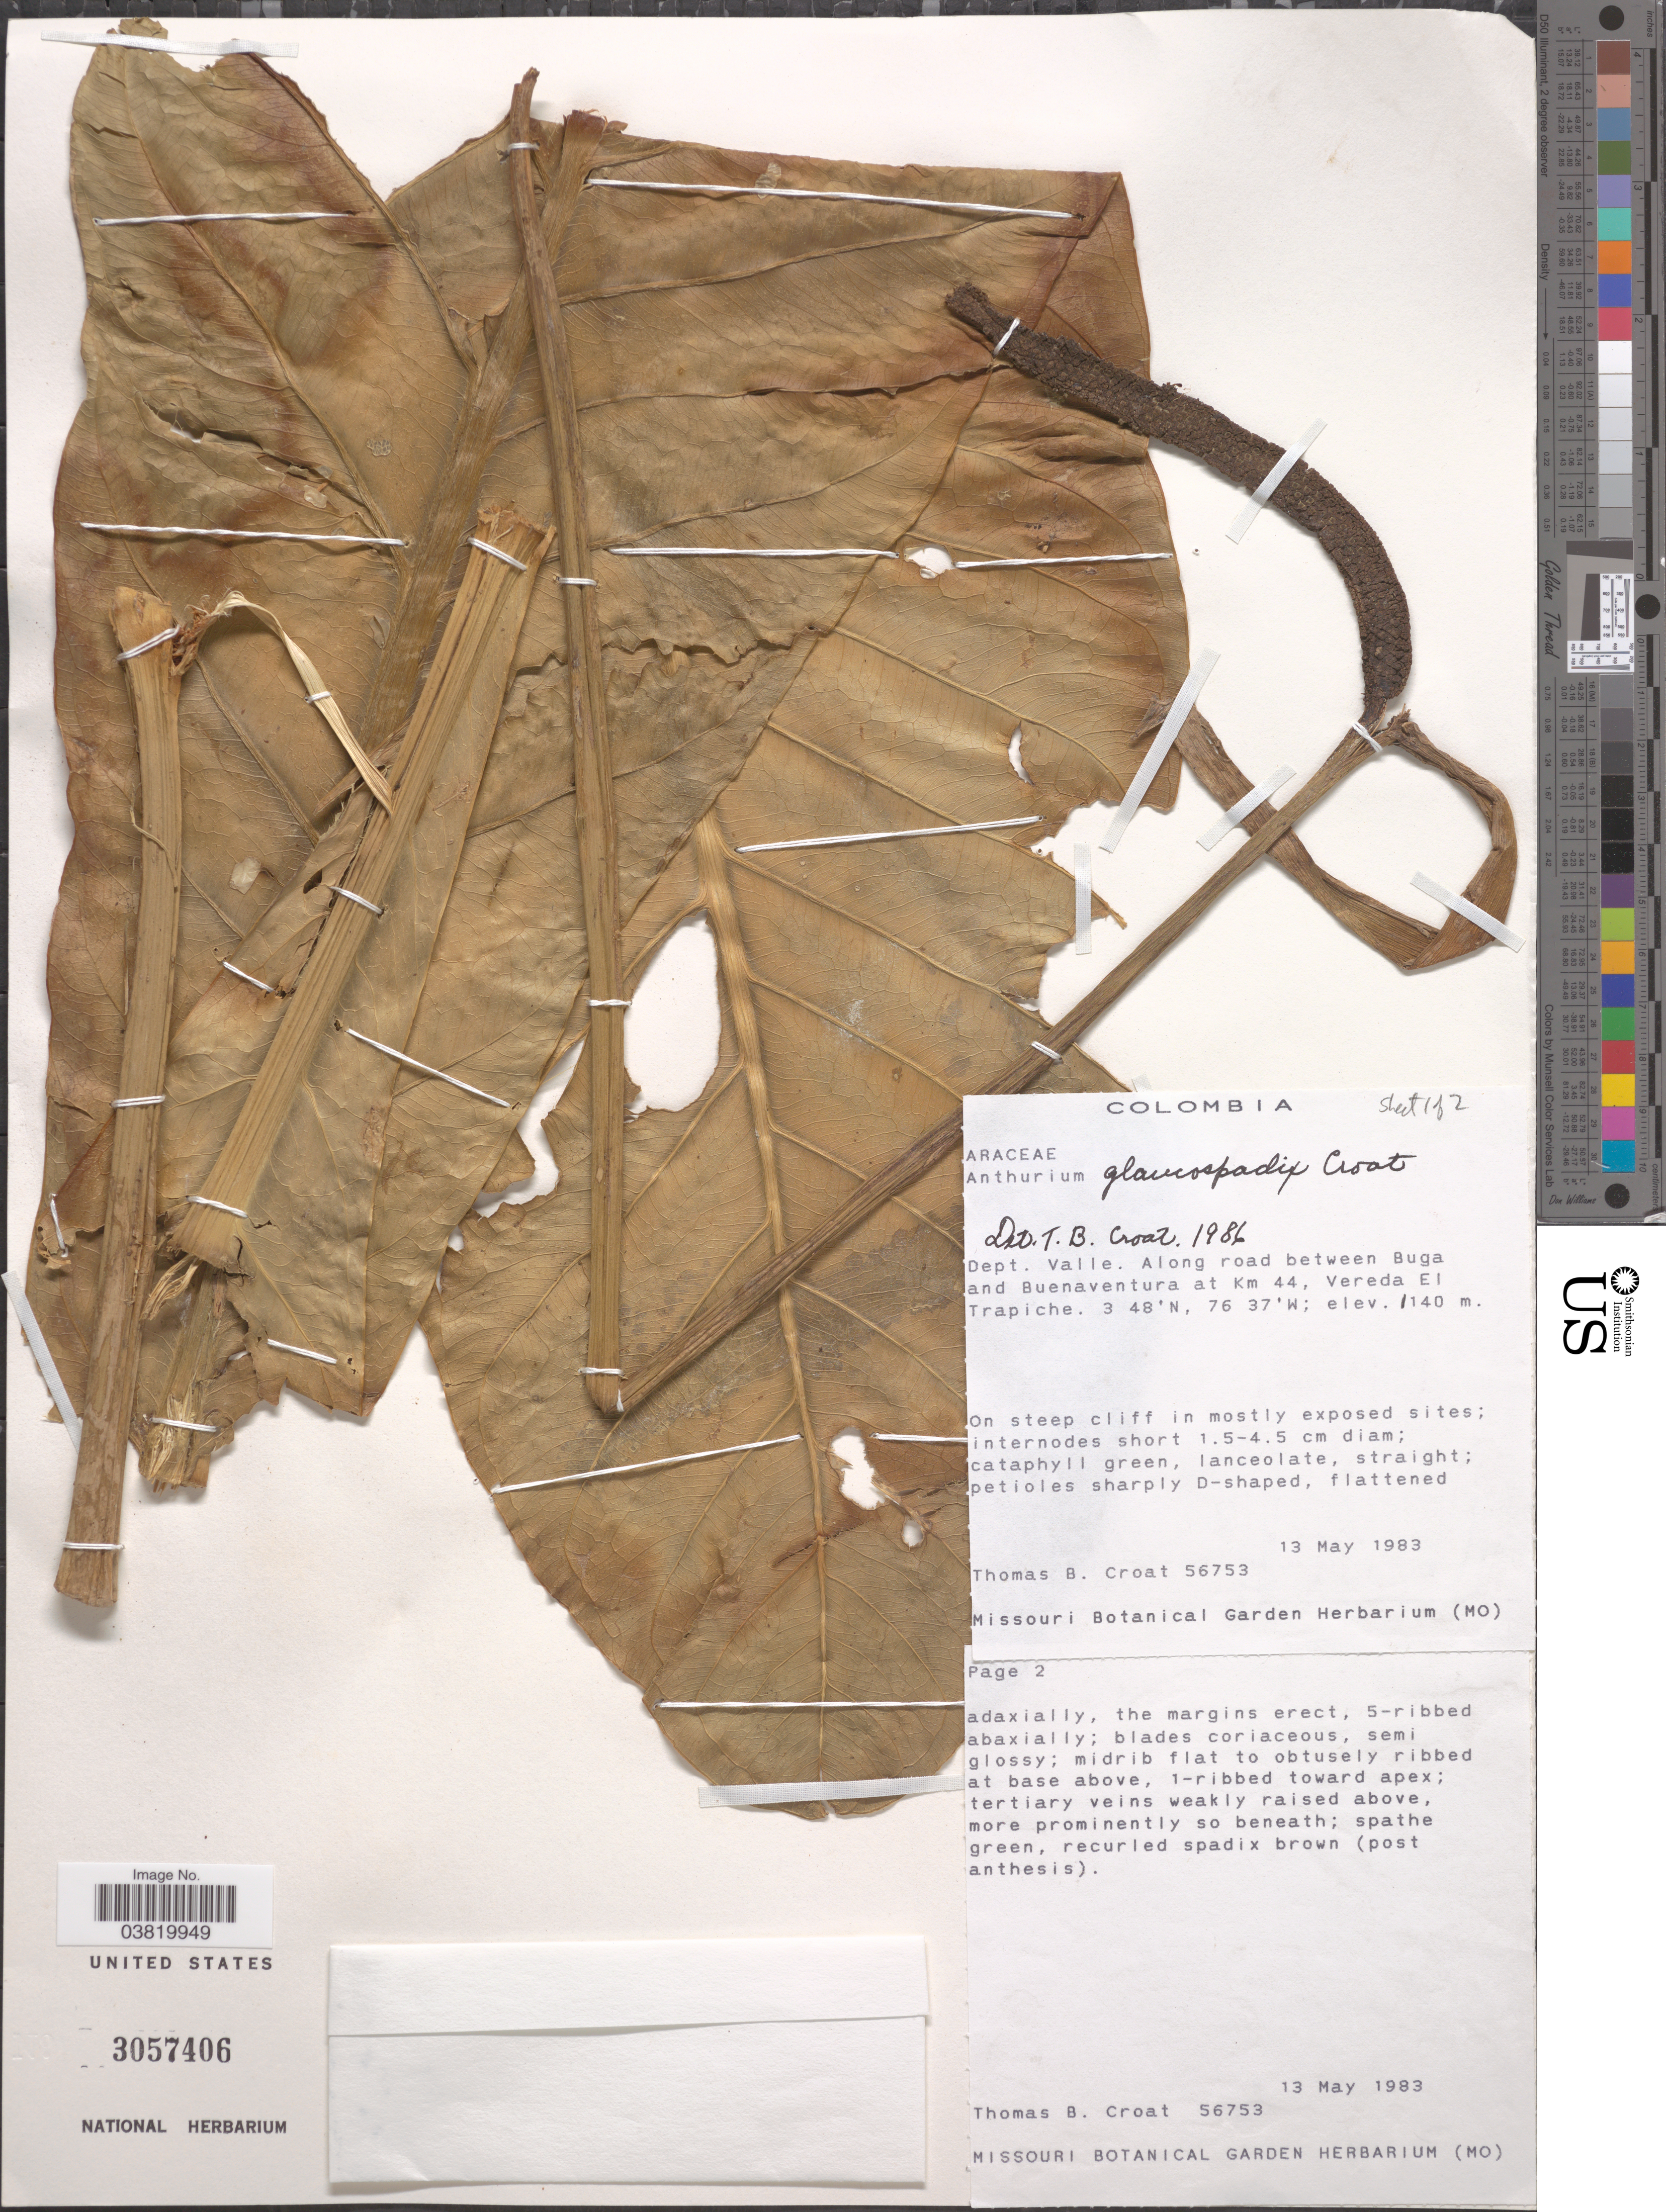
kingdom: Plantae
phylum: Tracheophyta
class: Liliopsida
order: Alismatales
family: Araceae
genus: Anthurium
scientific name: Anthurium glaucospadix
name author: Croat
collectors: T. B. Croat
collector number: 56753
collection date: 1983-05-13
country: Colombia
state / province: Valle del Cauca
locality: Dept. Valle. Along road between Buga and Buenaventura at Km 44, Vereda El Trapiche.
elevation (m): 1140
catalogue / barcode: US 3057406